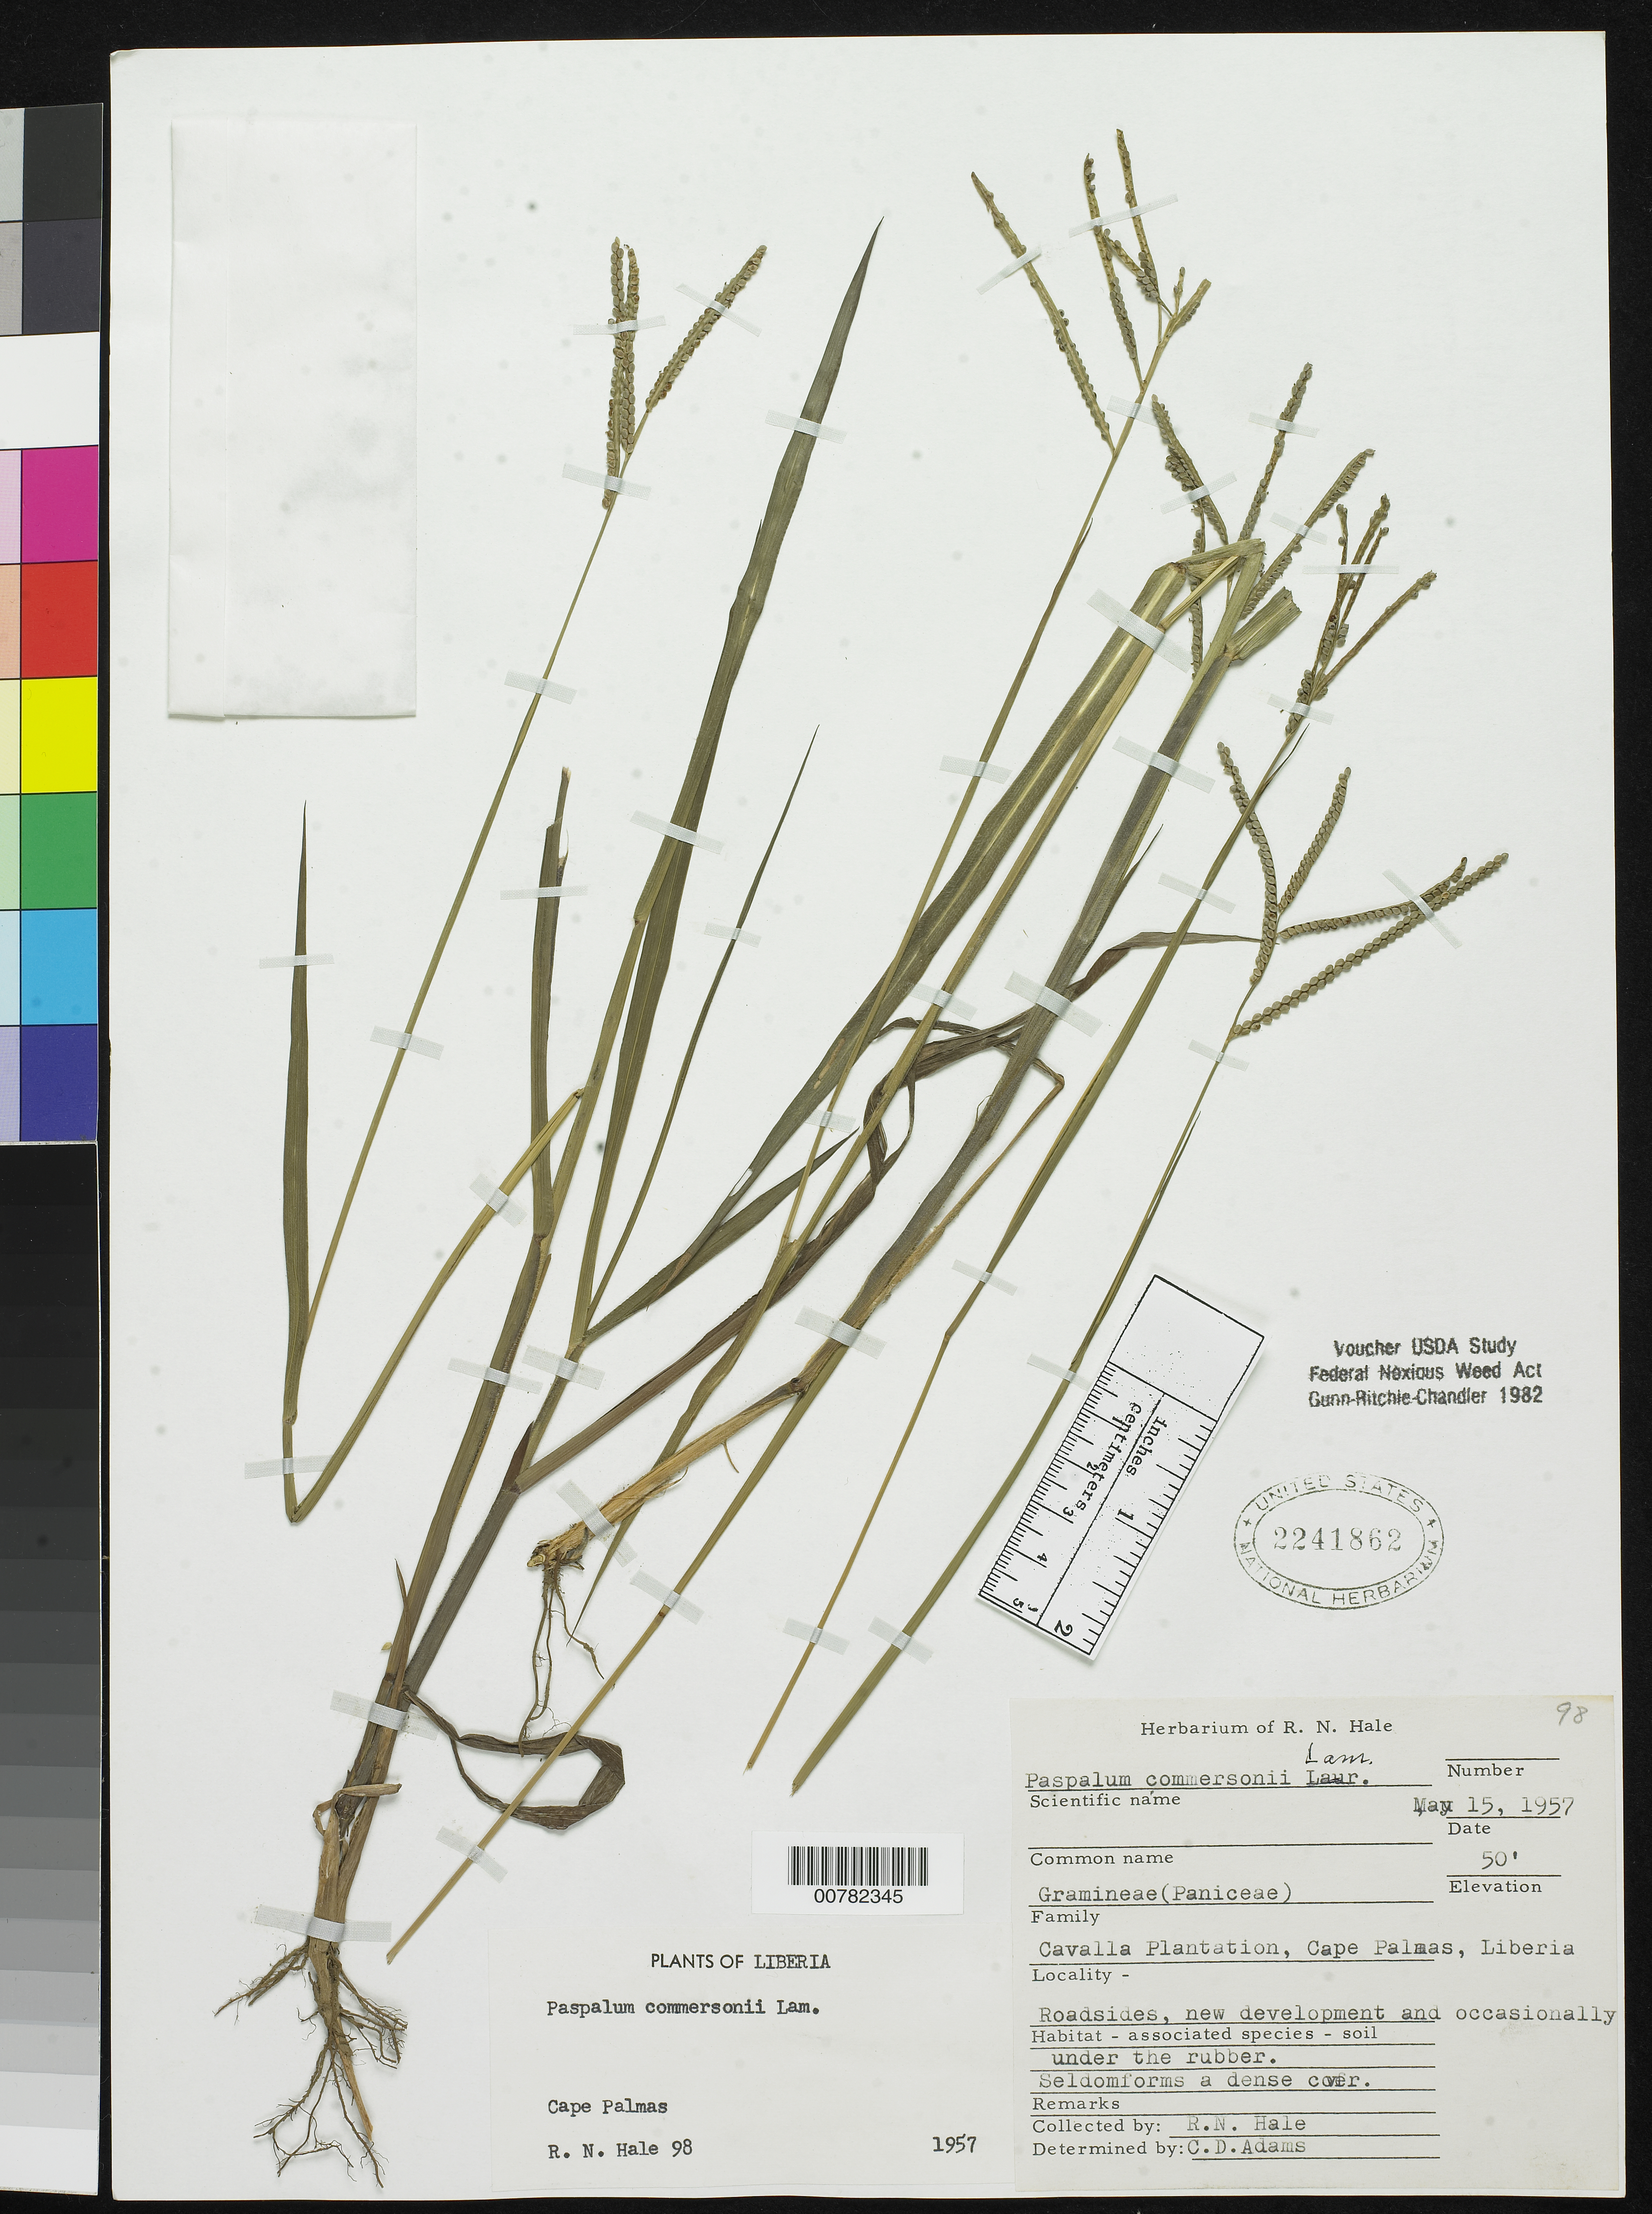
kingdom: Plantae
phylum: Tracheophyta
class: Liliopsida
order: Poales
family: Poaceae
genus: Paspalum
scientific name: Paspalum commersonii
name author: Lam.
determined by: Adams, C. D.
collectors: R. N. Hale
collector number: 98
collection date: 1957-05-15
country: Liberia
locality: Cavalla Plantation, Cape Palmas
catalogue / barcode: US 2241862